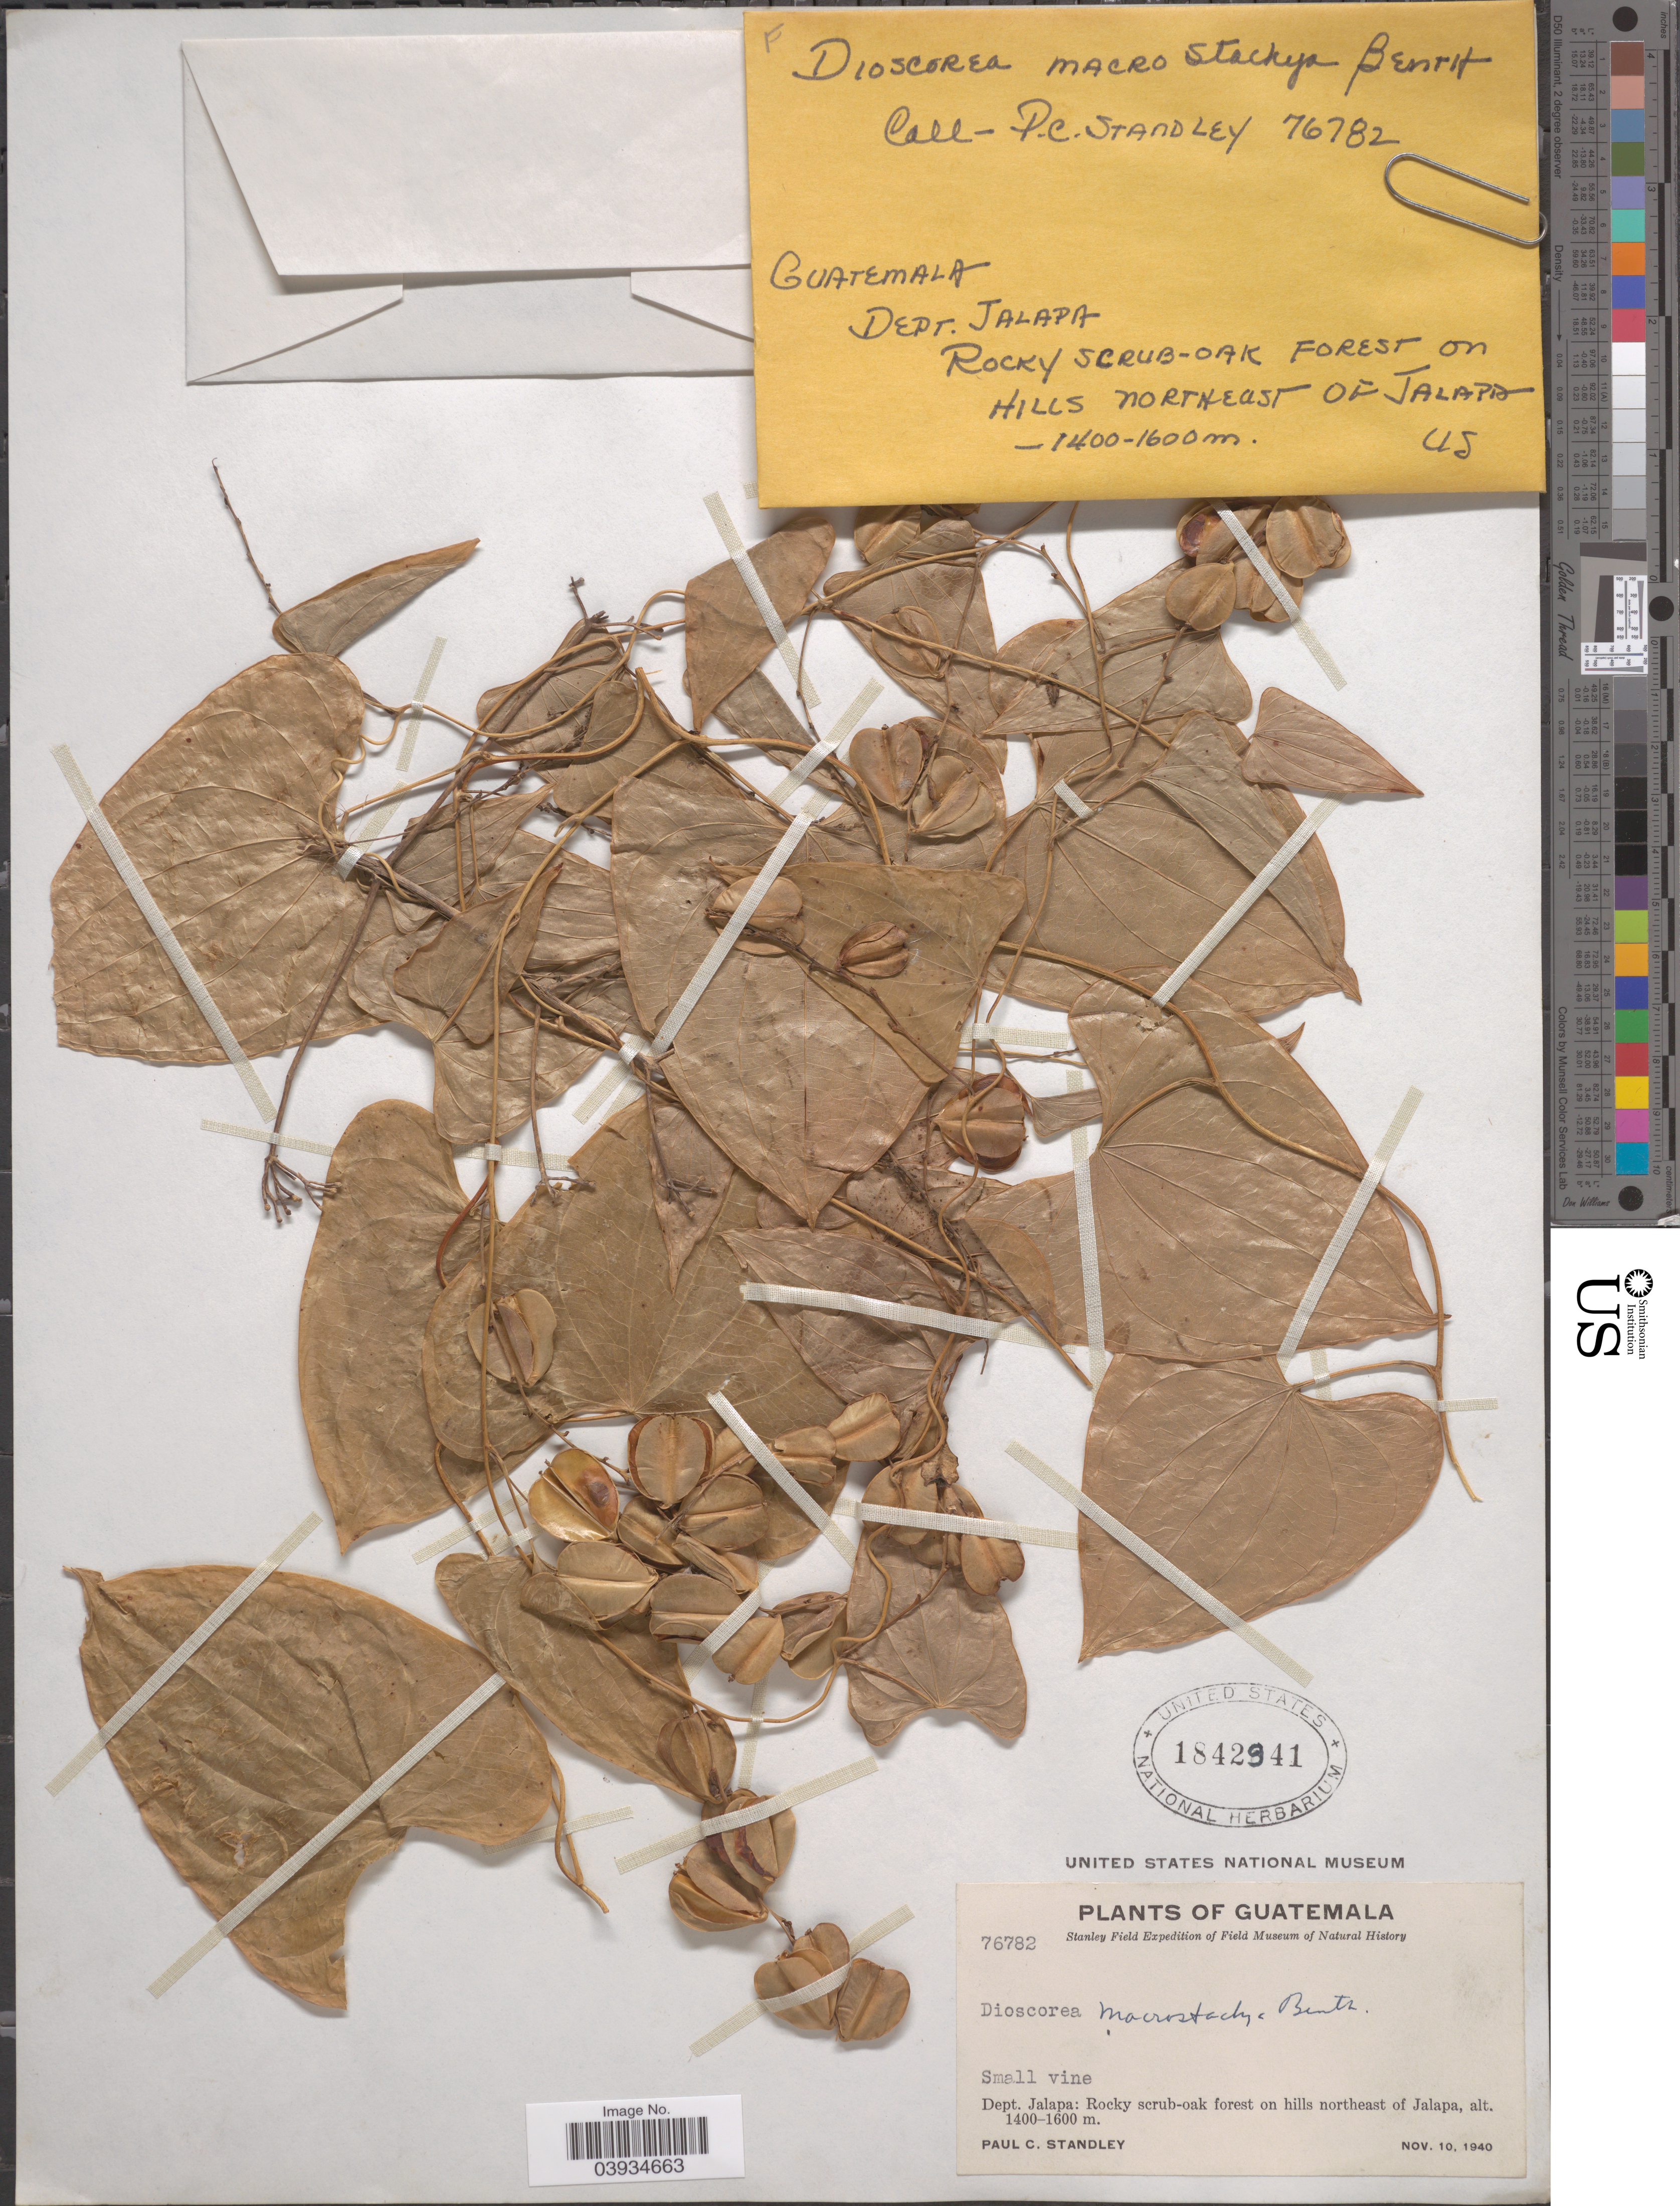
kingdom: Plantae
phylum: Tracheophyta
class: Liliopsida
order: Dioscoreales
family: Dioscoreaceae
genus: Dioscorea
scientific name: Dioscorea mexicana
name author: Scheidw.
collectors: P. C. Standley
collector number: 76782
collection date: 1940-11-10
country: Guatemala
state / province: Jalapa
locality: Dept. Jalapa: Rocky scrub-oak forest on hills northeast of Jalapa.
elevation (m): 1400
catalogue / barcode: US 1842941